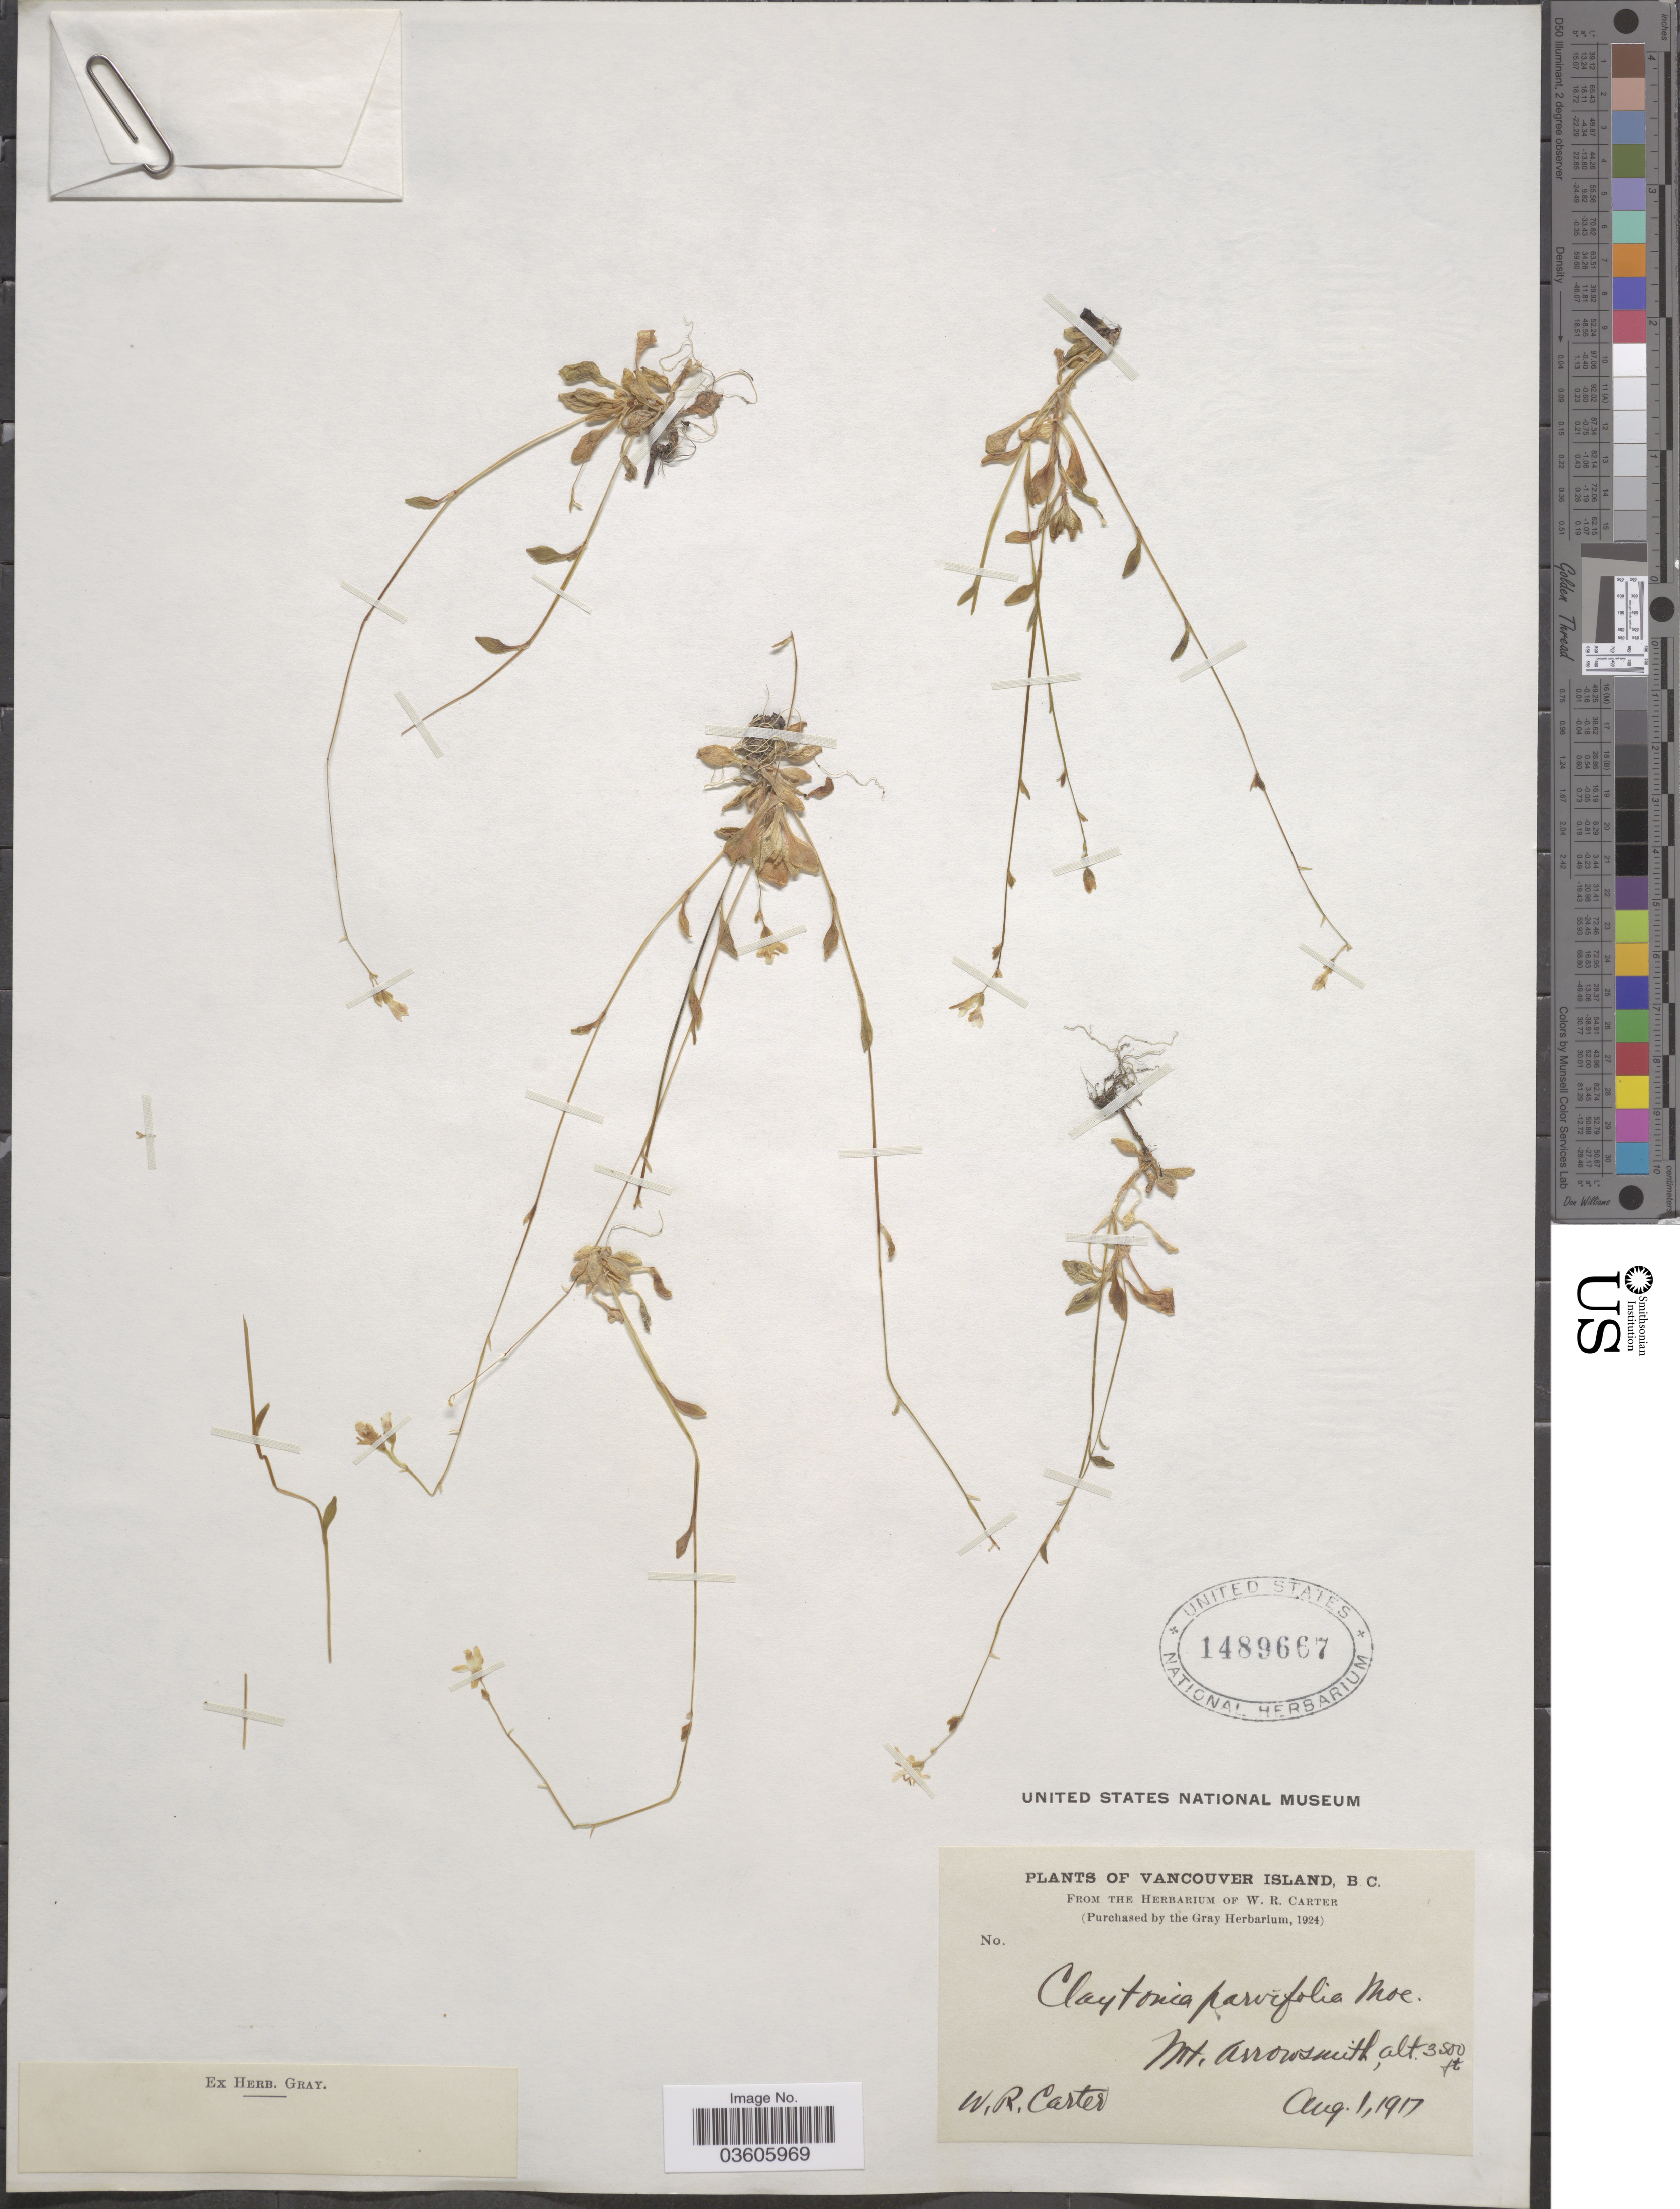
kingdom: Plantae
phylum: Tracheophyta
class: Magnoliopsida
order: Caryophyllales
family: Montiaceae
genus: Montia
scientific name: Montia parvifolia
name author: (Moc. ex DC.) Greene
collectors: W. R. Carter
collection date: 1917-08-01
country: Canada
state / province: British Columbia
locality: Vancouver Island. Mt. Arrowsmith.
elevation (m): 1067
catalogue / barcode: US 1489667